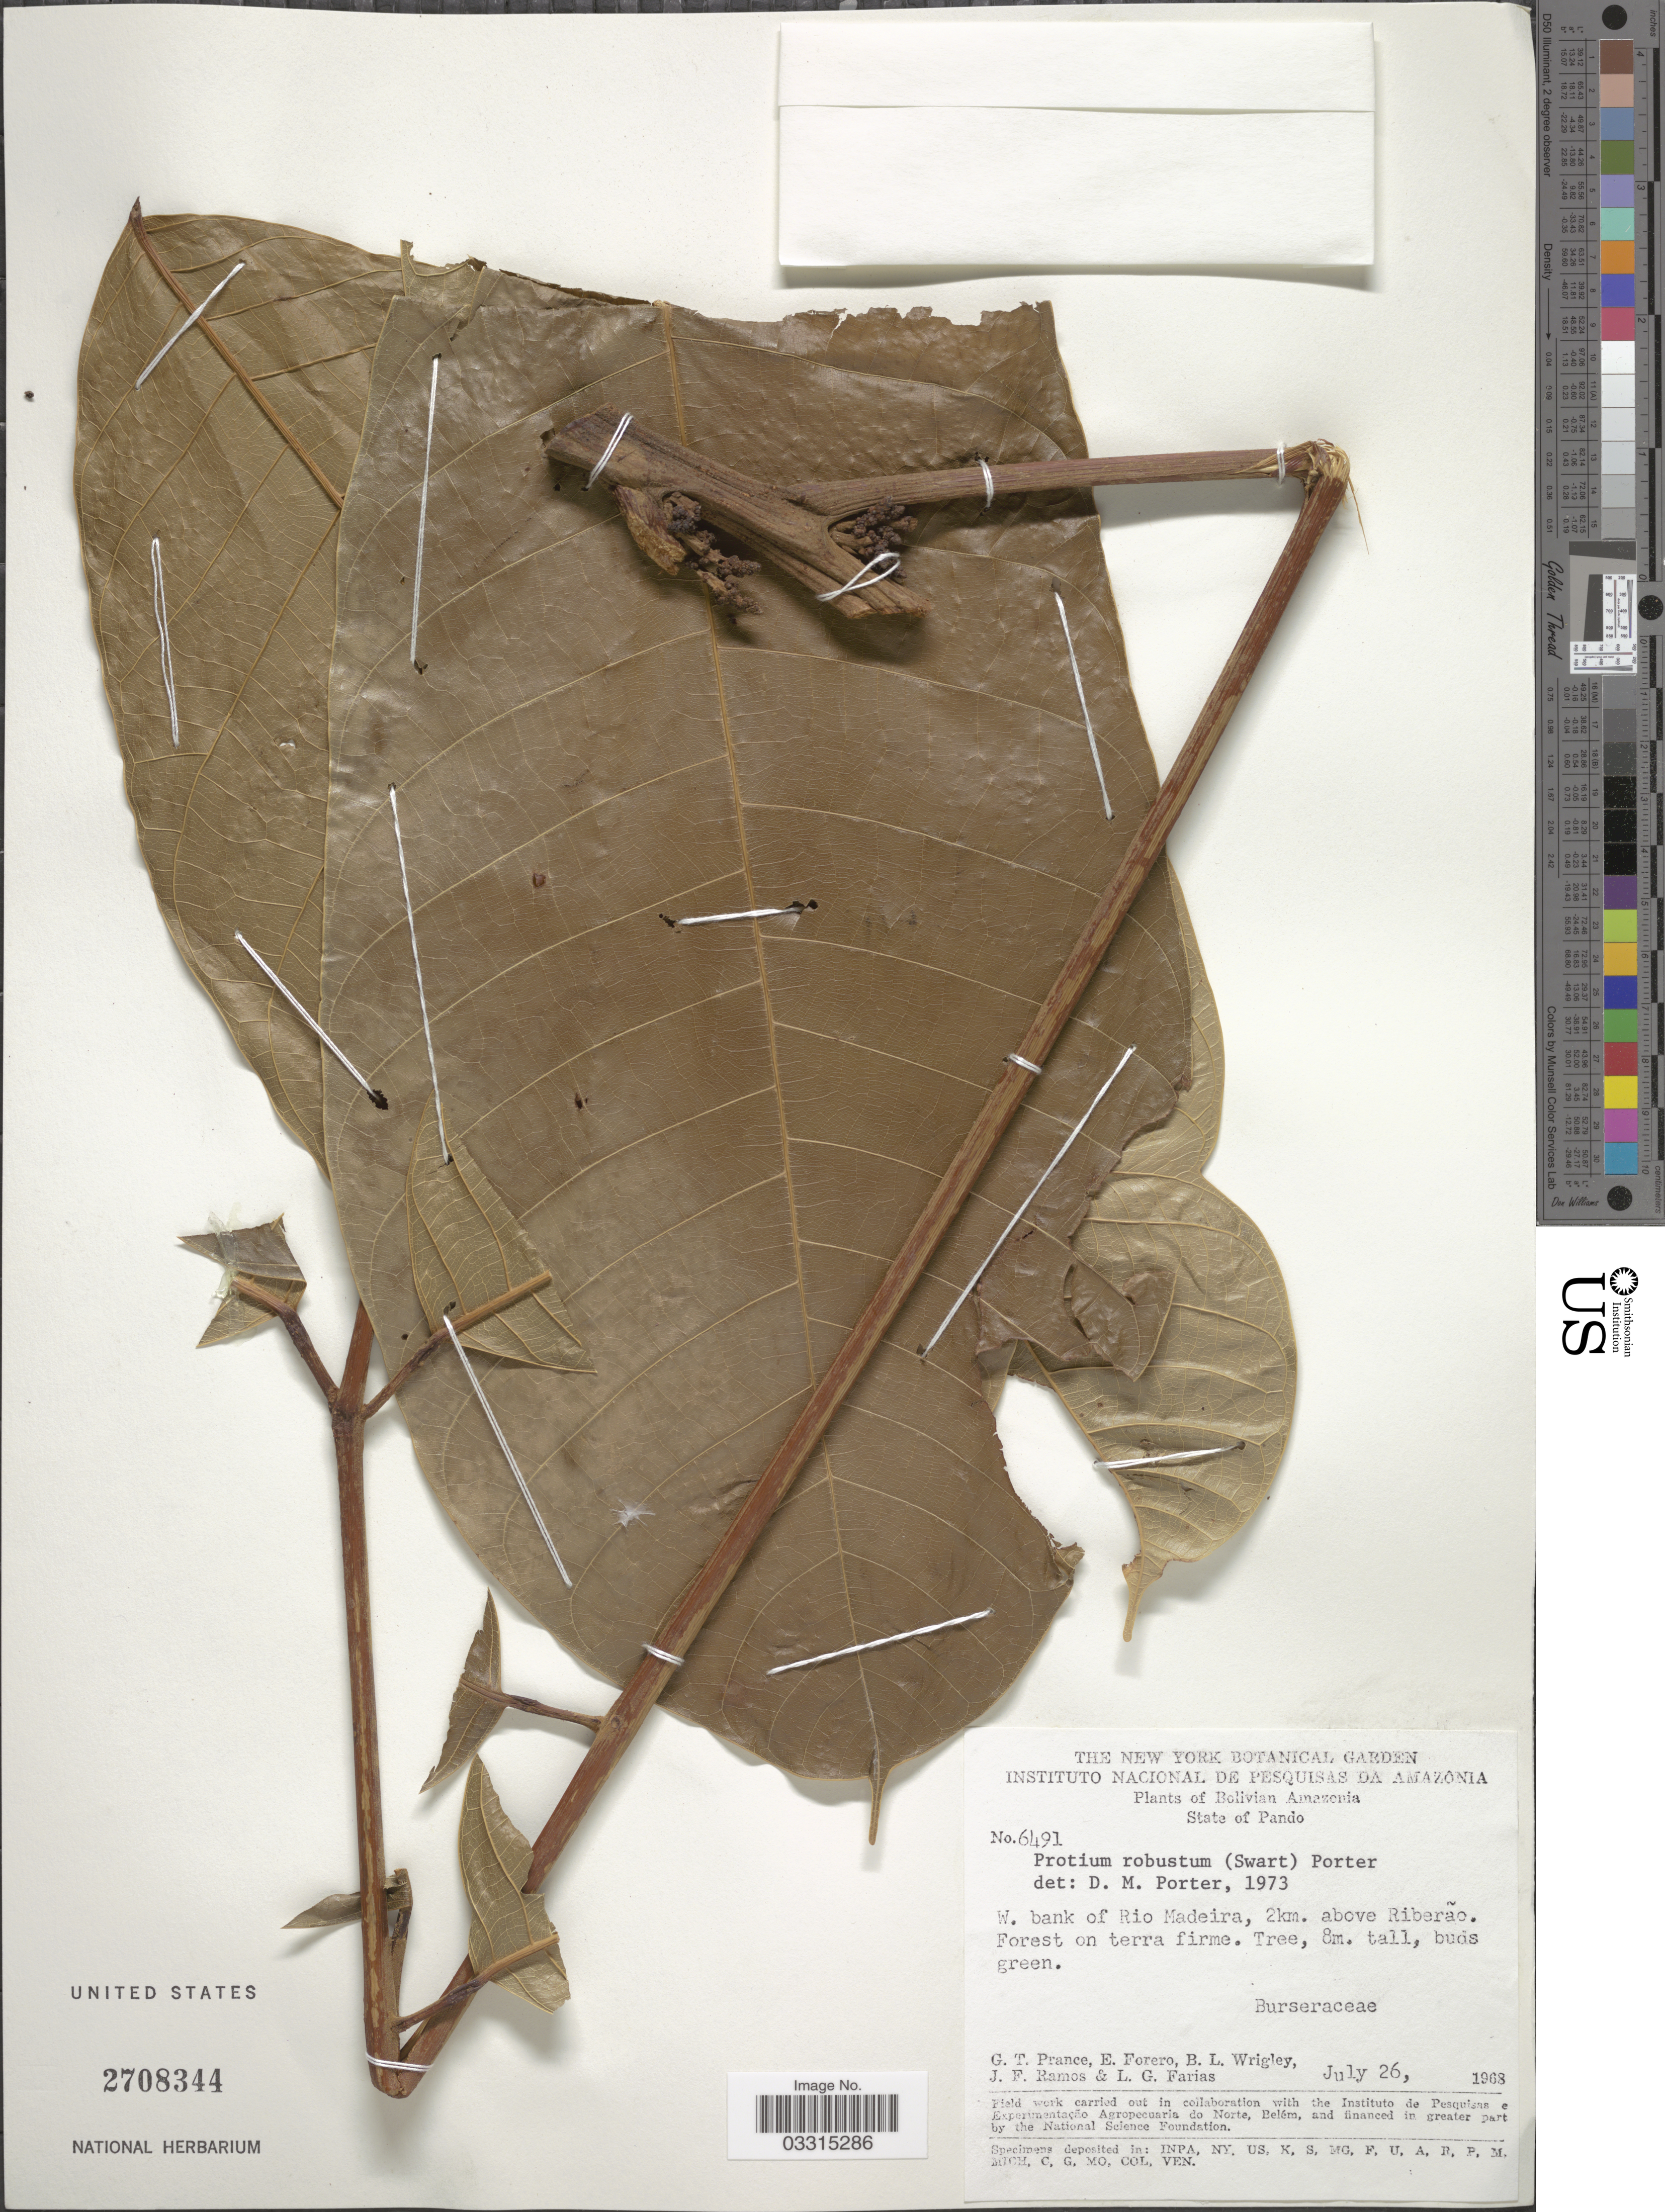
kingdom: Plantae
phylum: Tracheophyta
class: Magnoliopsida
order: Sapindales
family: Burseraceae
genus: Protium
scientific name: Protium robustum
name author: (Swart) D.M. Porter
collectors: G. T. Prance, E. Forero, B. L. Wrigley, J. F. Ramos & L. G. Farias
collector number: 6491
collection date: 1968-07-26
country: Bolivia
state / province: Pando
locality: Bolivian Amazonia. W. bank of Rio Madeira, 2km. above Riberão. Forest on terra firme.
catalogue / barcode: US 2708344